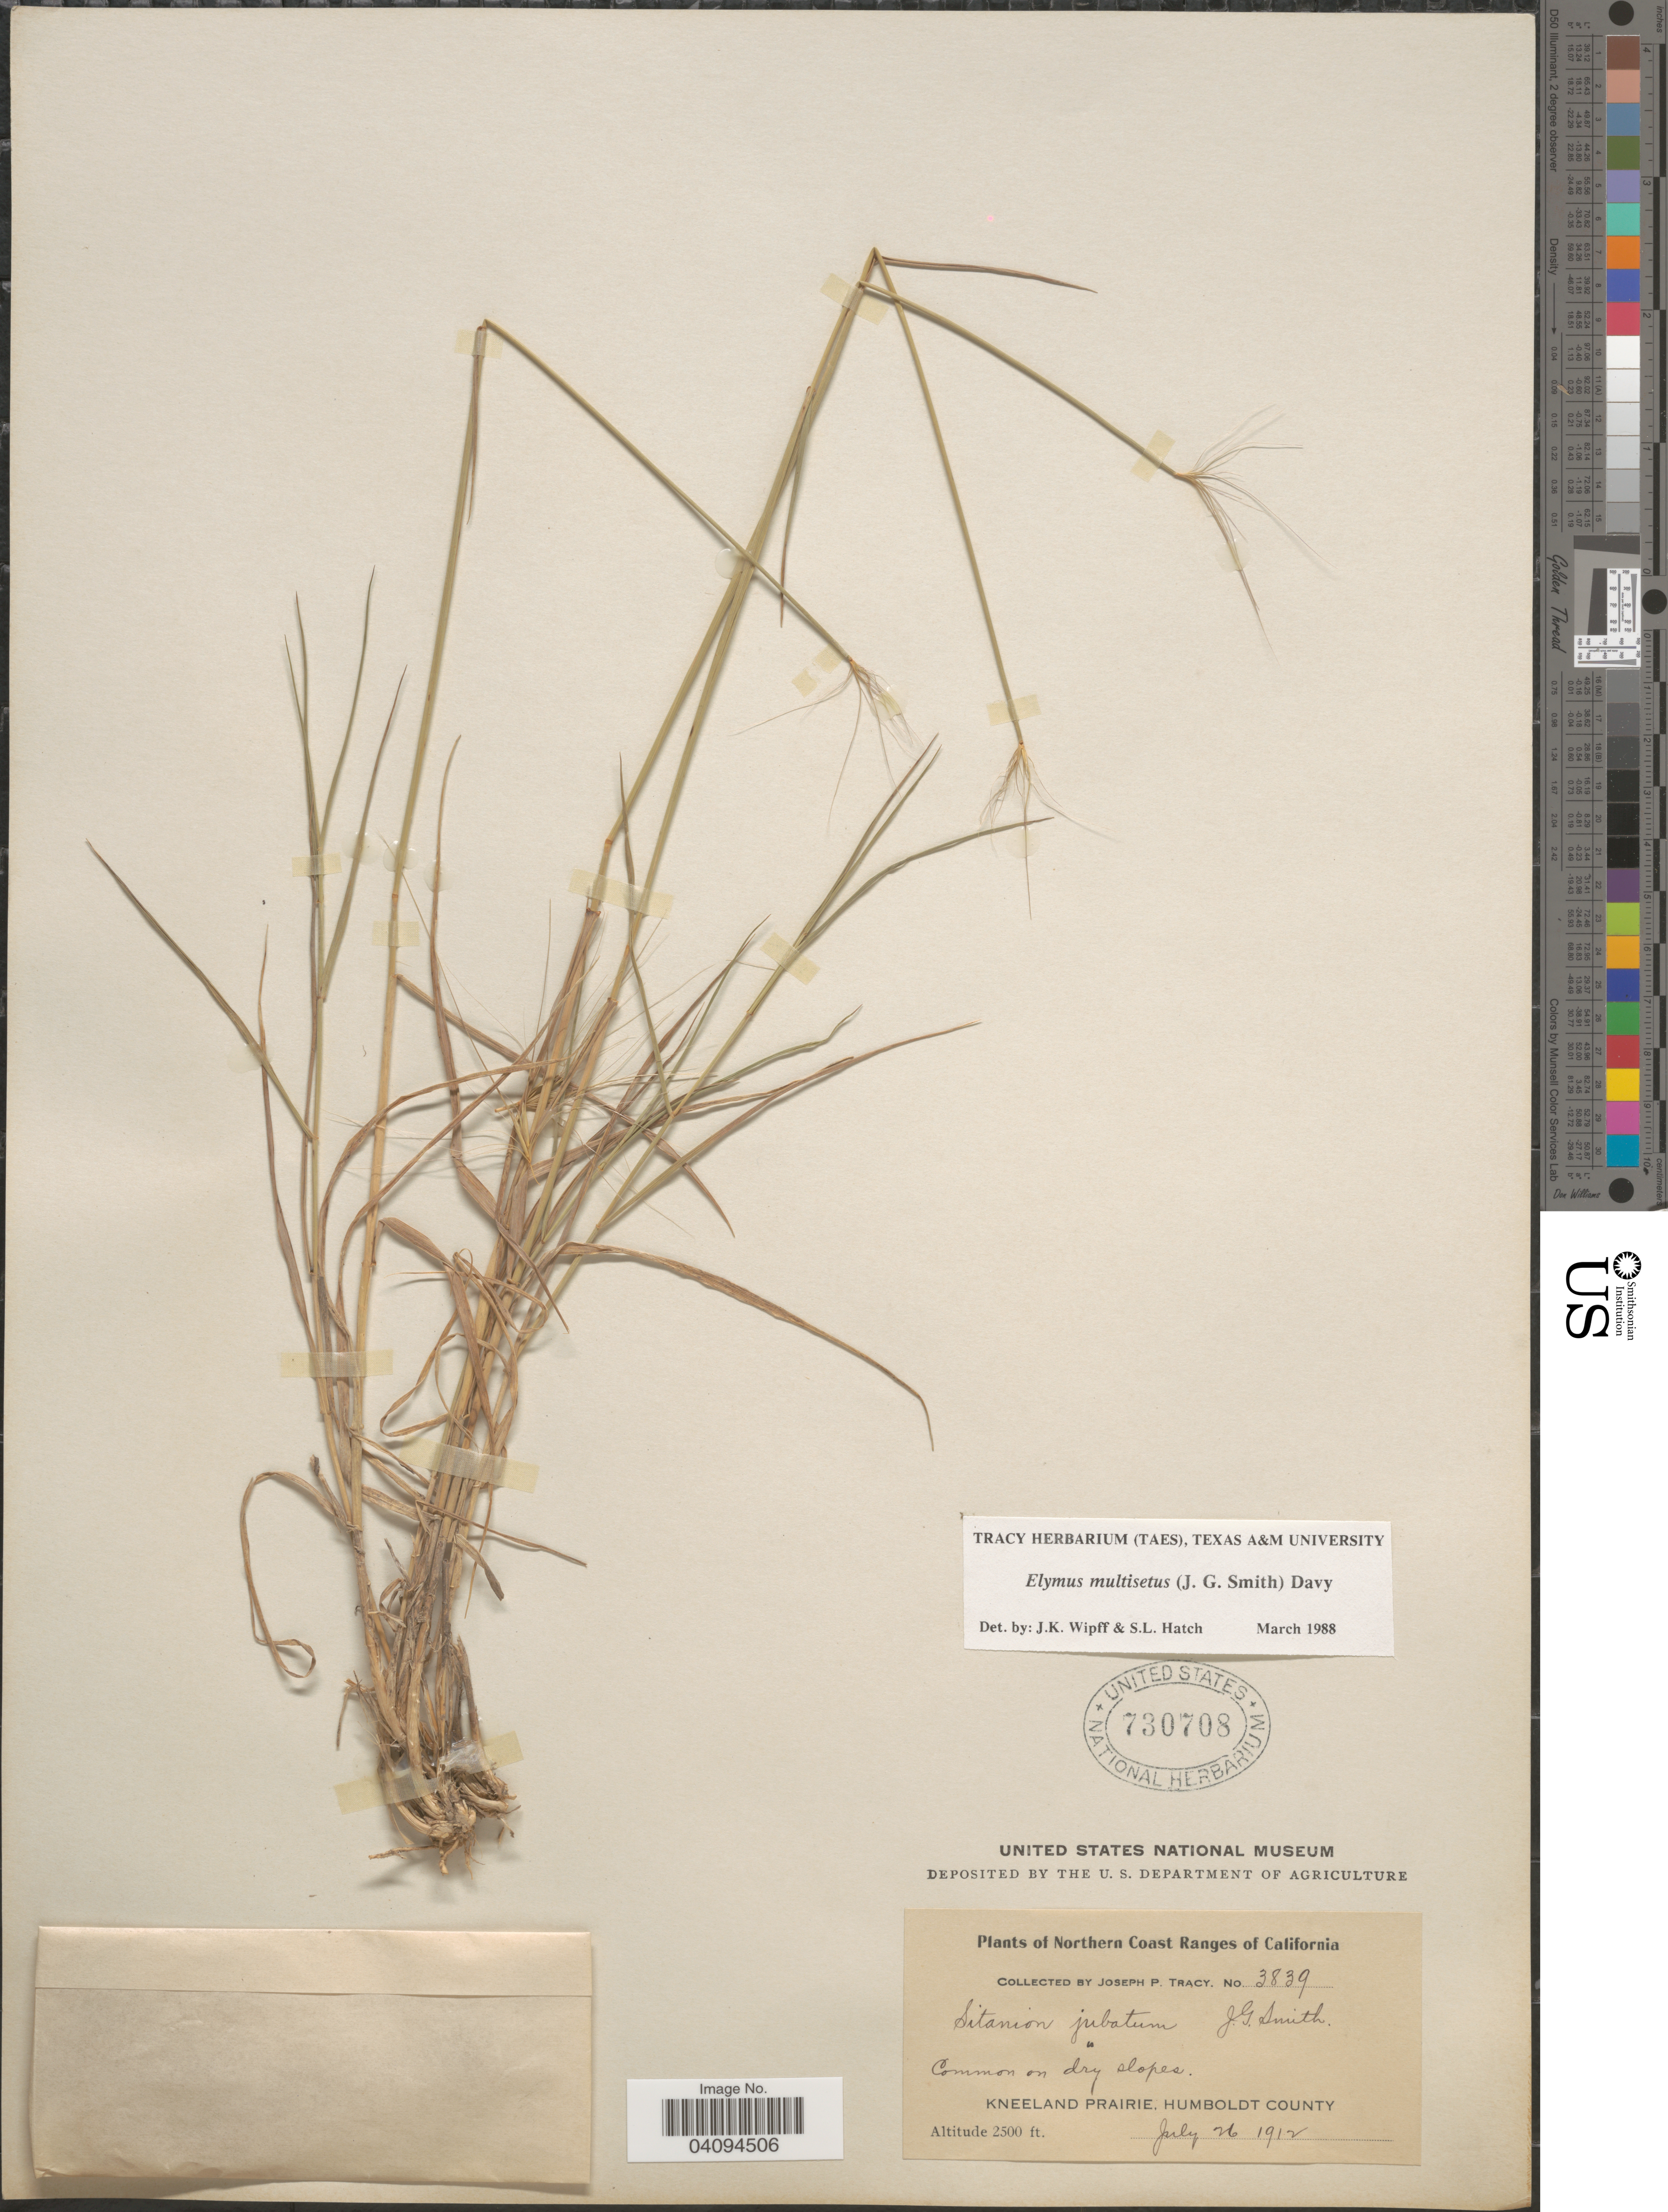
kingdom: Plantae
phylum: Tracheophyta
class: Liliopsida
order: Poales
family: Poaceae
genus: Elymus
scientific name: Elymus multisetus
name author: (J.G. Sm.) Burtt Davy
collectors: J. Tracy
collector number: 3839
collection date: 1912-07-26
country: United States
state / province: California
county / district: Humboldt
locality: Northern Coast Ranges of California. Kneeland Prairie, Humboldt County.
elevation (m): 762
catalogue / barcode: US 730708